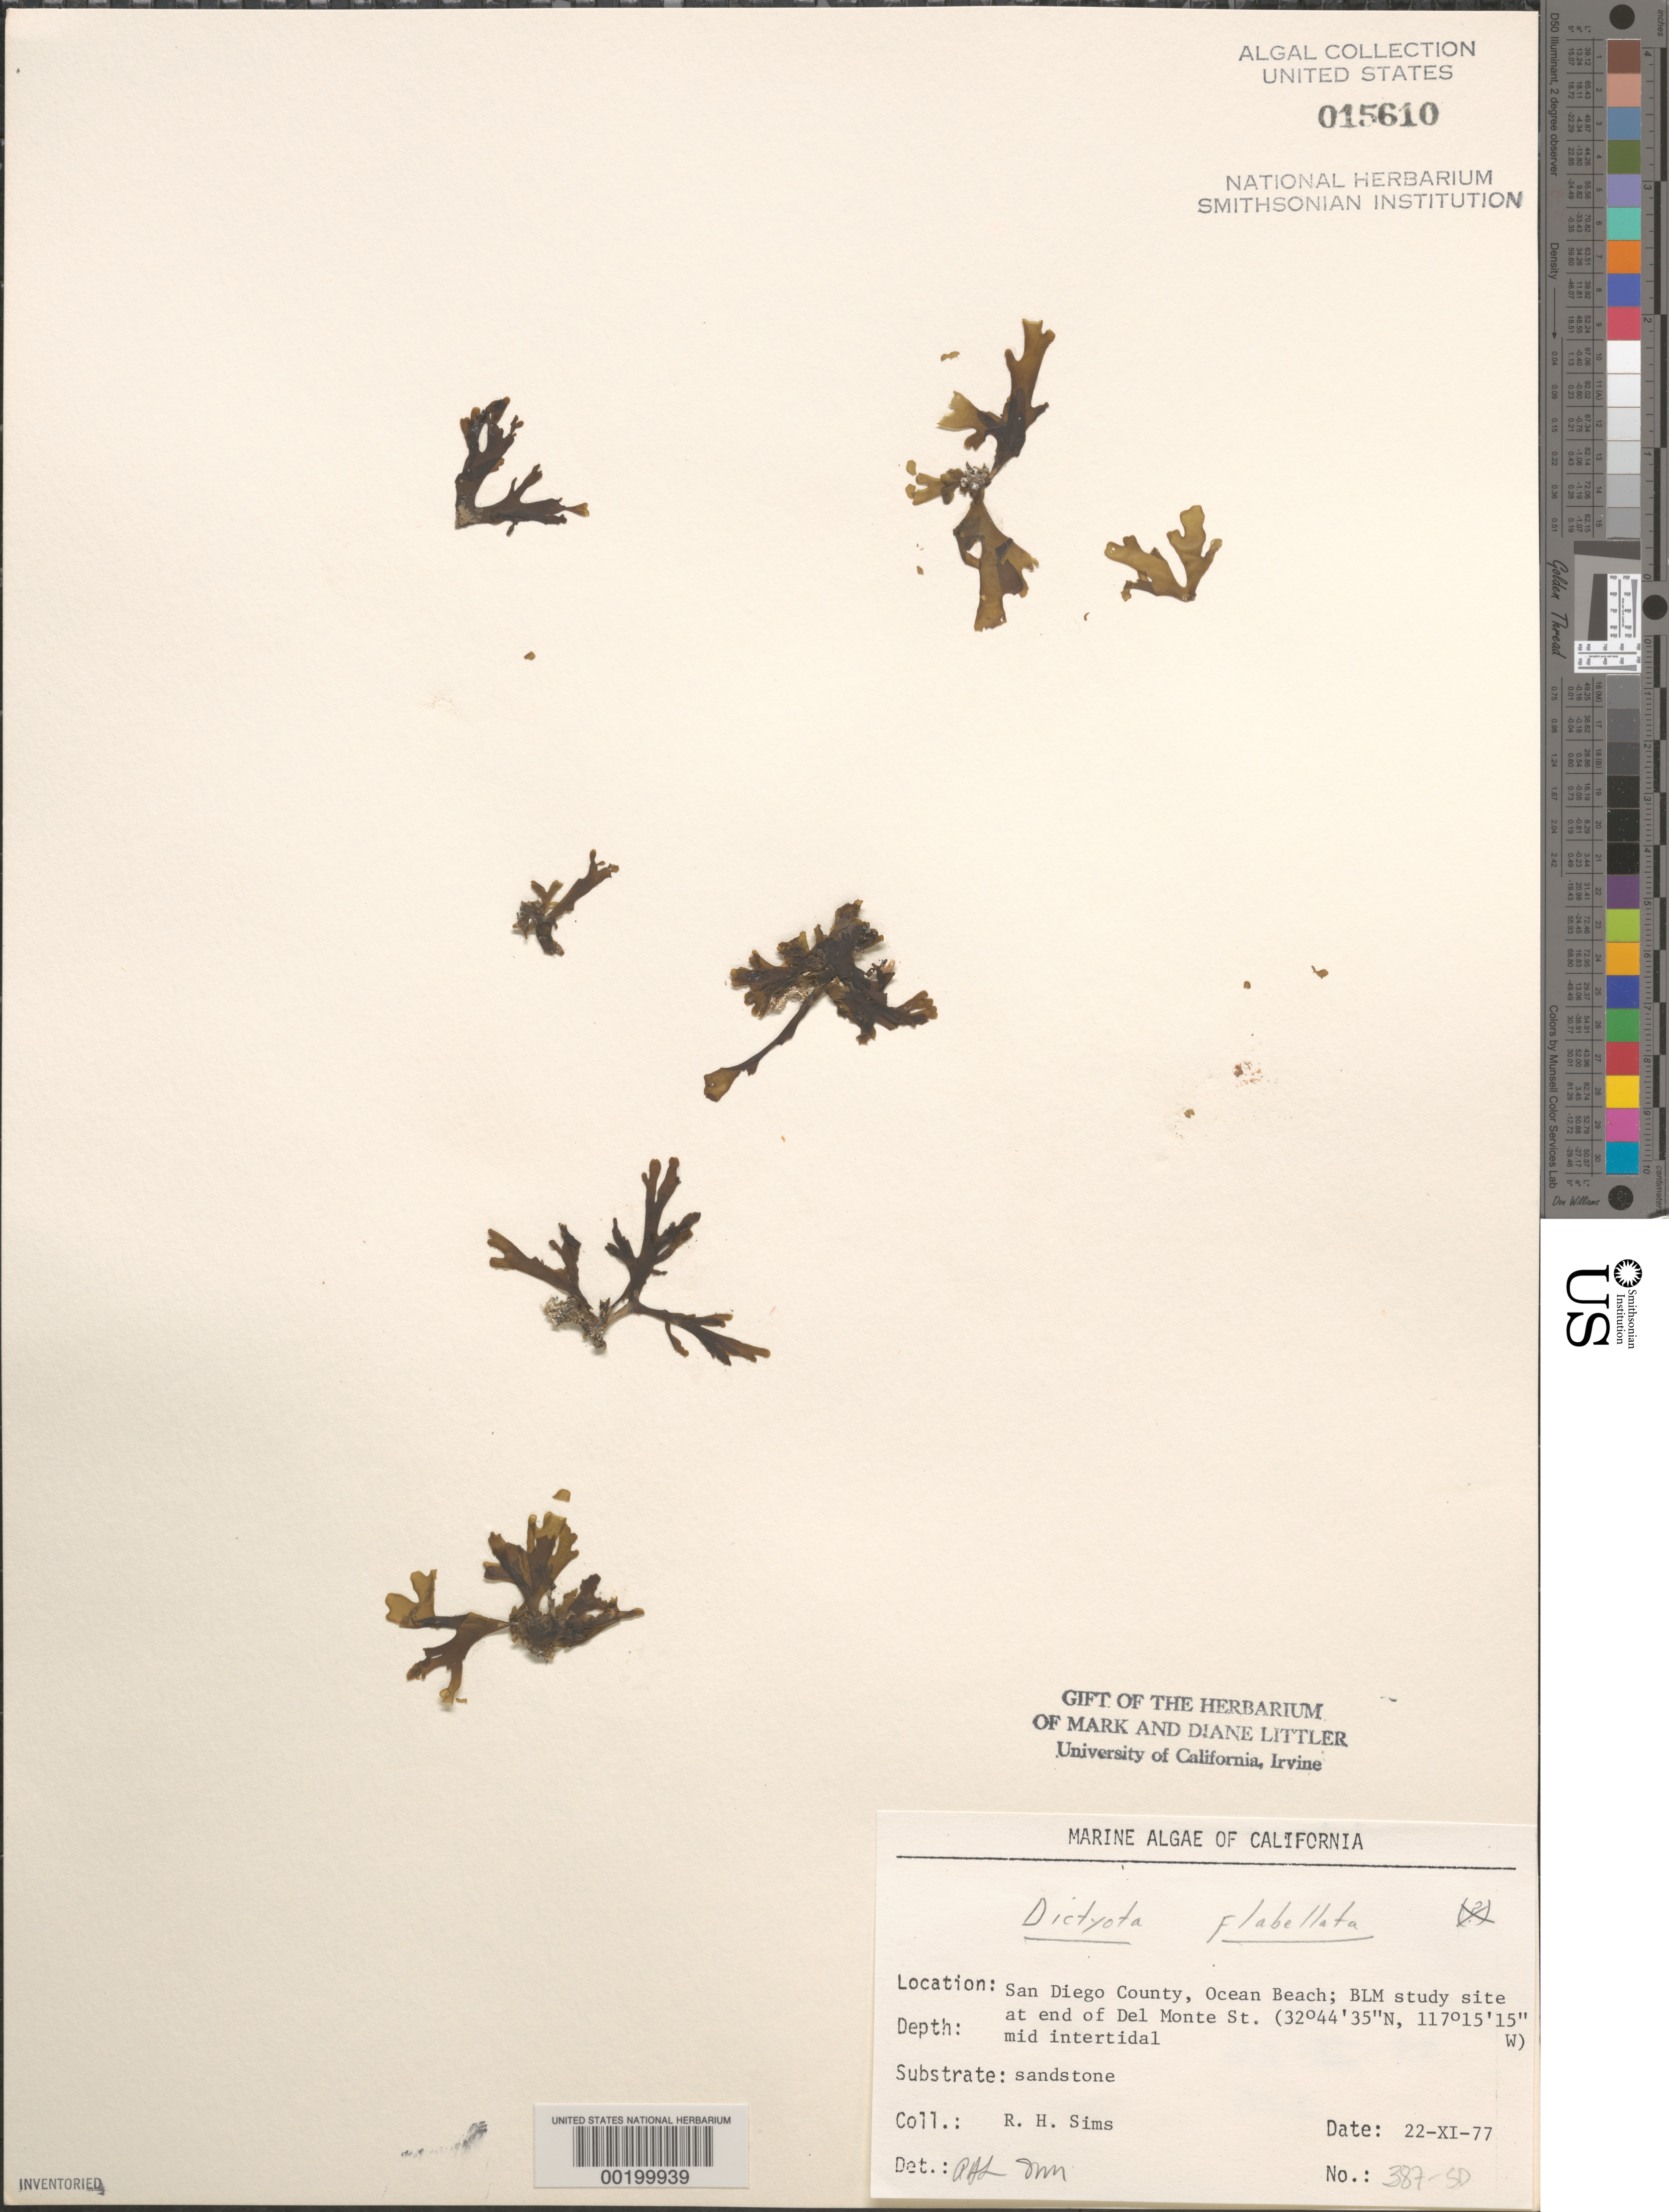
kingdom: Chromista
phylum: Ochrophyta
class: Phaeophyceae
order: Dictyotales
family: Dictyotaceae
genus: Dictyota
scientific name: Dictyota flabellata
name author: (Collins) Setch. & N.L. Gardner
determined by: Sims, Robert H.; Murray, S. N.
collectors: R. H. Sims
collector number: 387-sd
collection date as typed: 22 Nov 1977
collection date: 1977-11-22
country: United States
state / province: California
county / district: San Diego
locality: Ocean Beach, end of Del Monte Street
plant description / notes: BLM-SOCALBIGHT Rocky Intertidal Survey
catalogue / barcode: US 15610